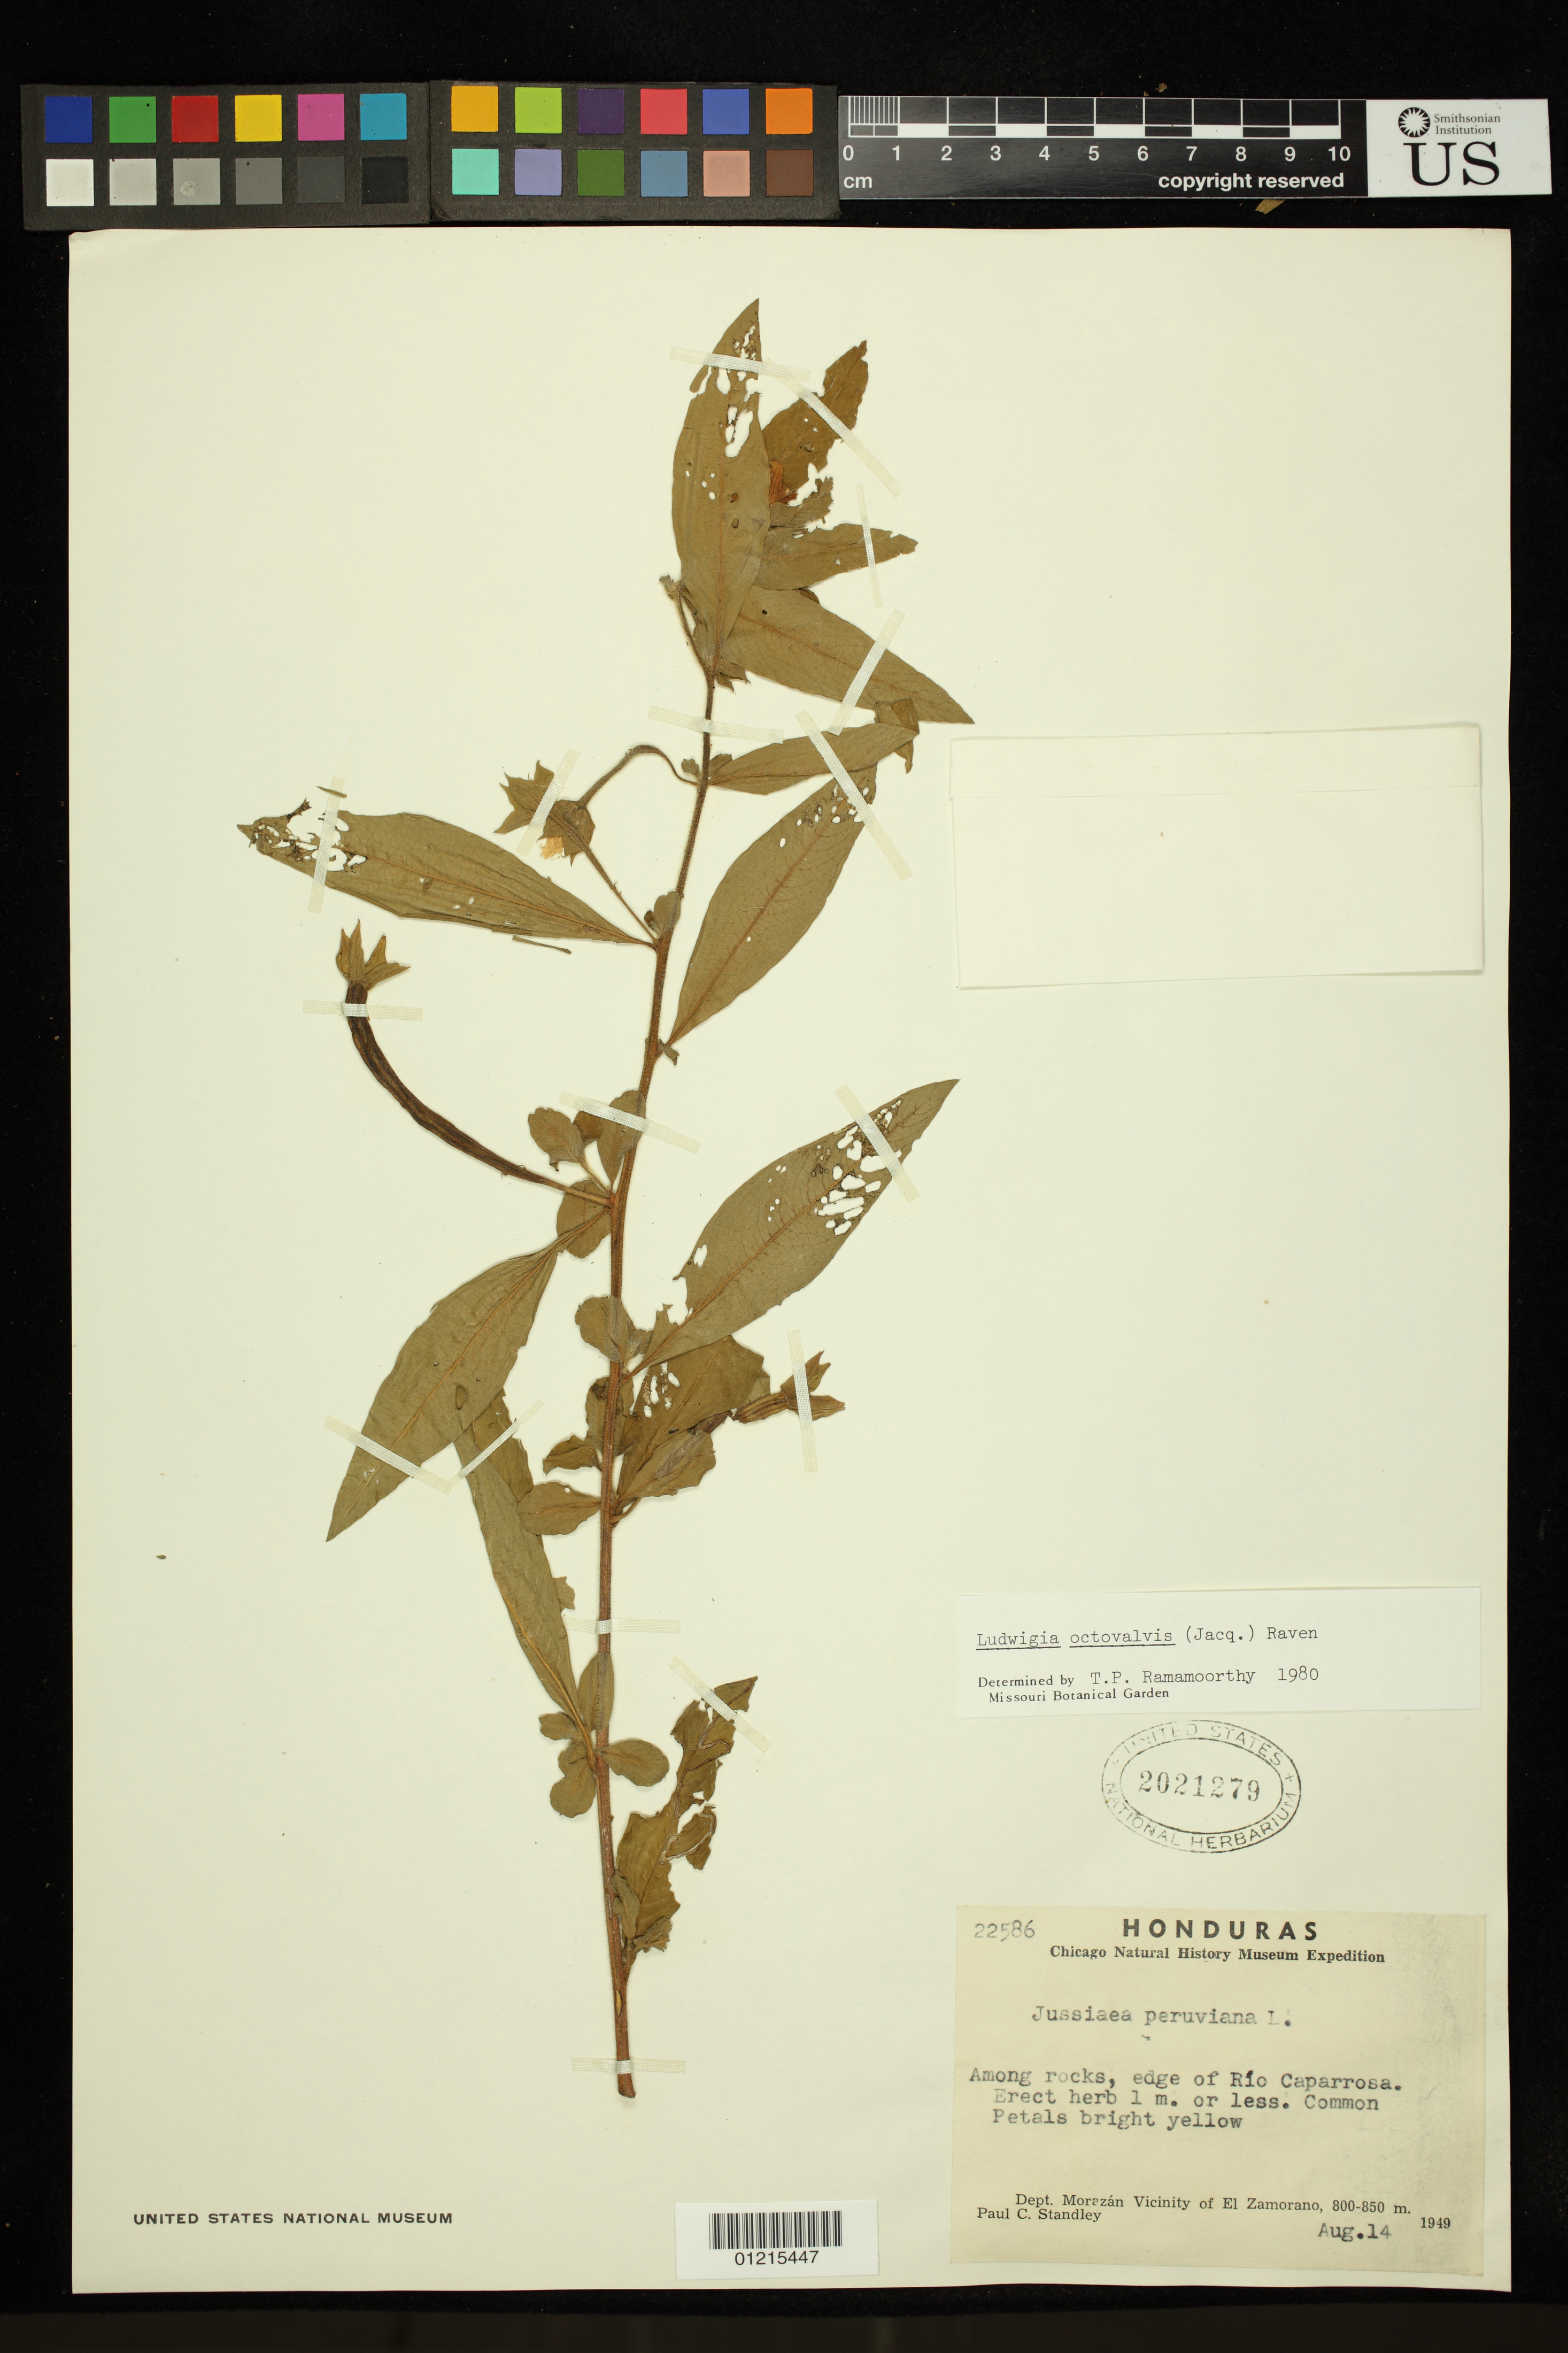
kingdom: Plantae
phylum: Tracheophyta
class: Magnoliopsida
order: Myrtales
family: Onagraceae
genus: Ludwigia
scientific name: Ludwigia octovalvis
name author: (Jacq.) P.H. Raven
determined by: Ramamoorthy, T. P.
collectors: P. C. Standley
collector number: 22586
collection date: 1949-08-14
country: Honduras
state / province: Fco. Morazán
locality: vicinity of El Zamorano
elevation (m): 800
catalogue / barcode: US 2021279